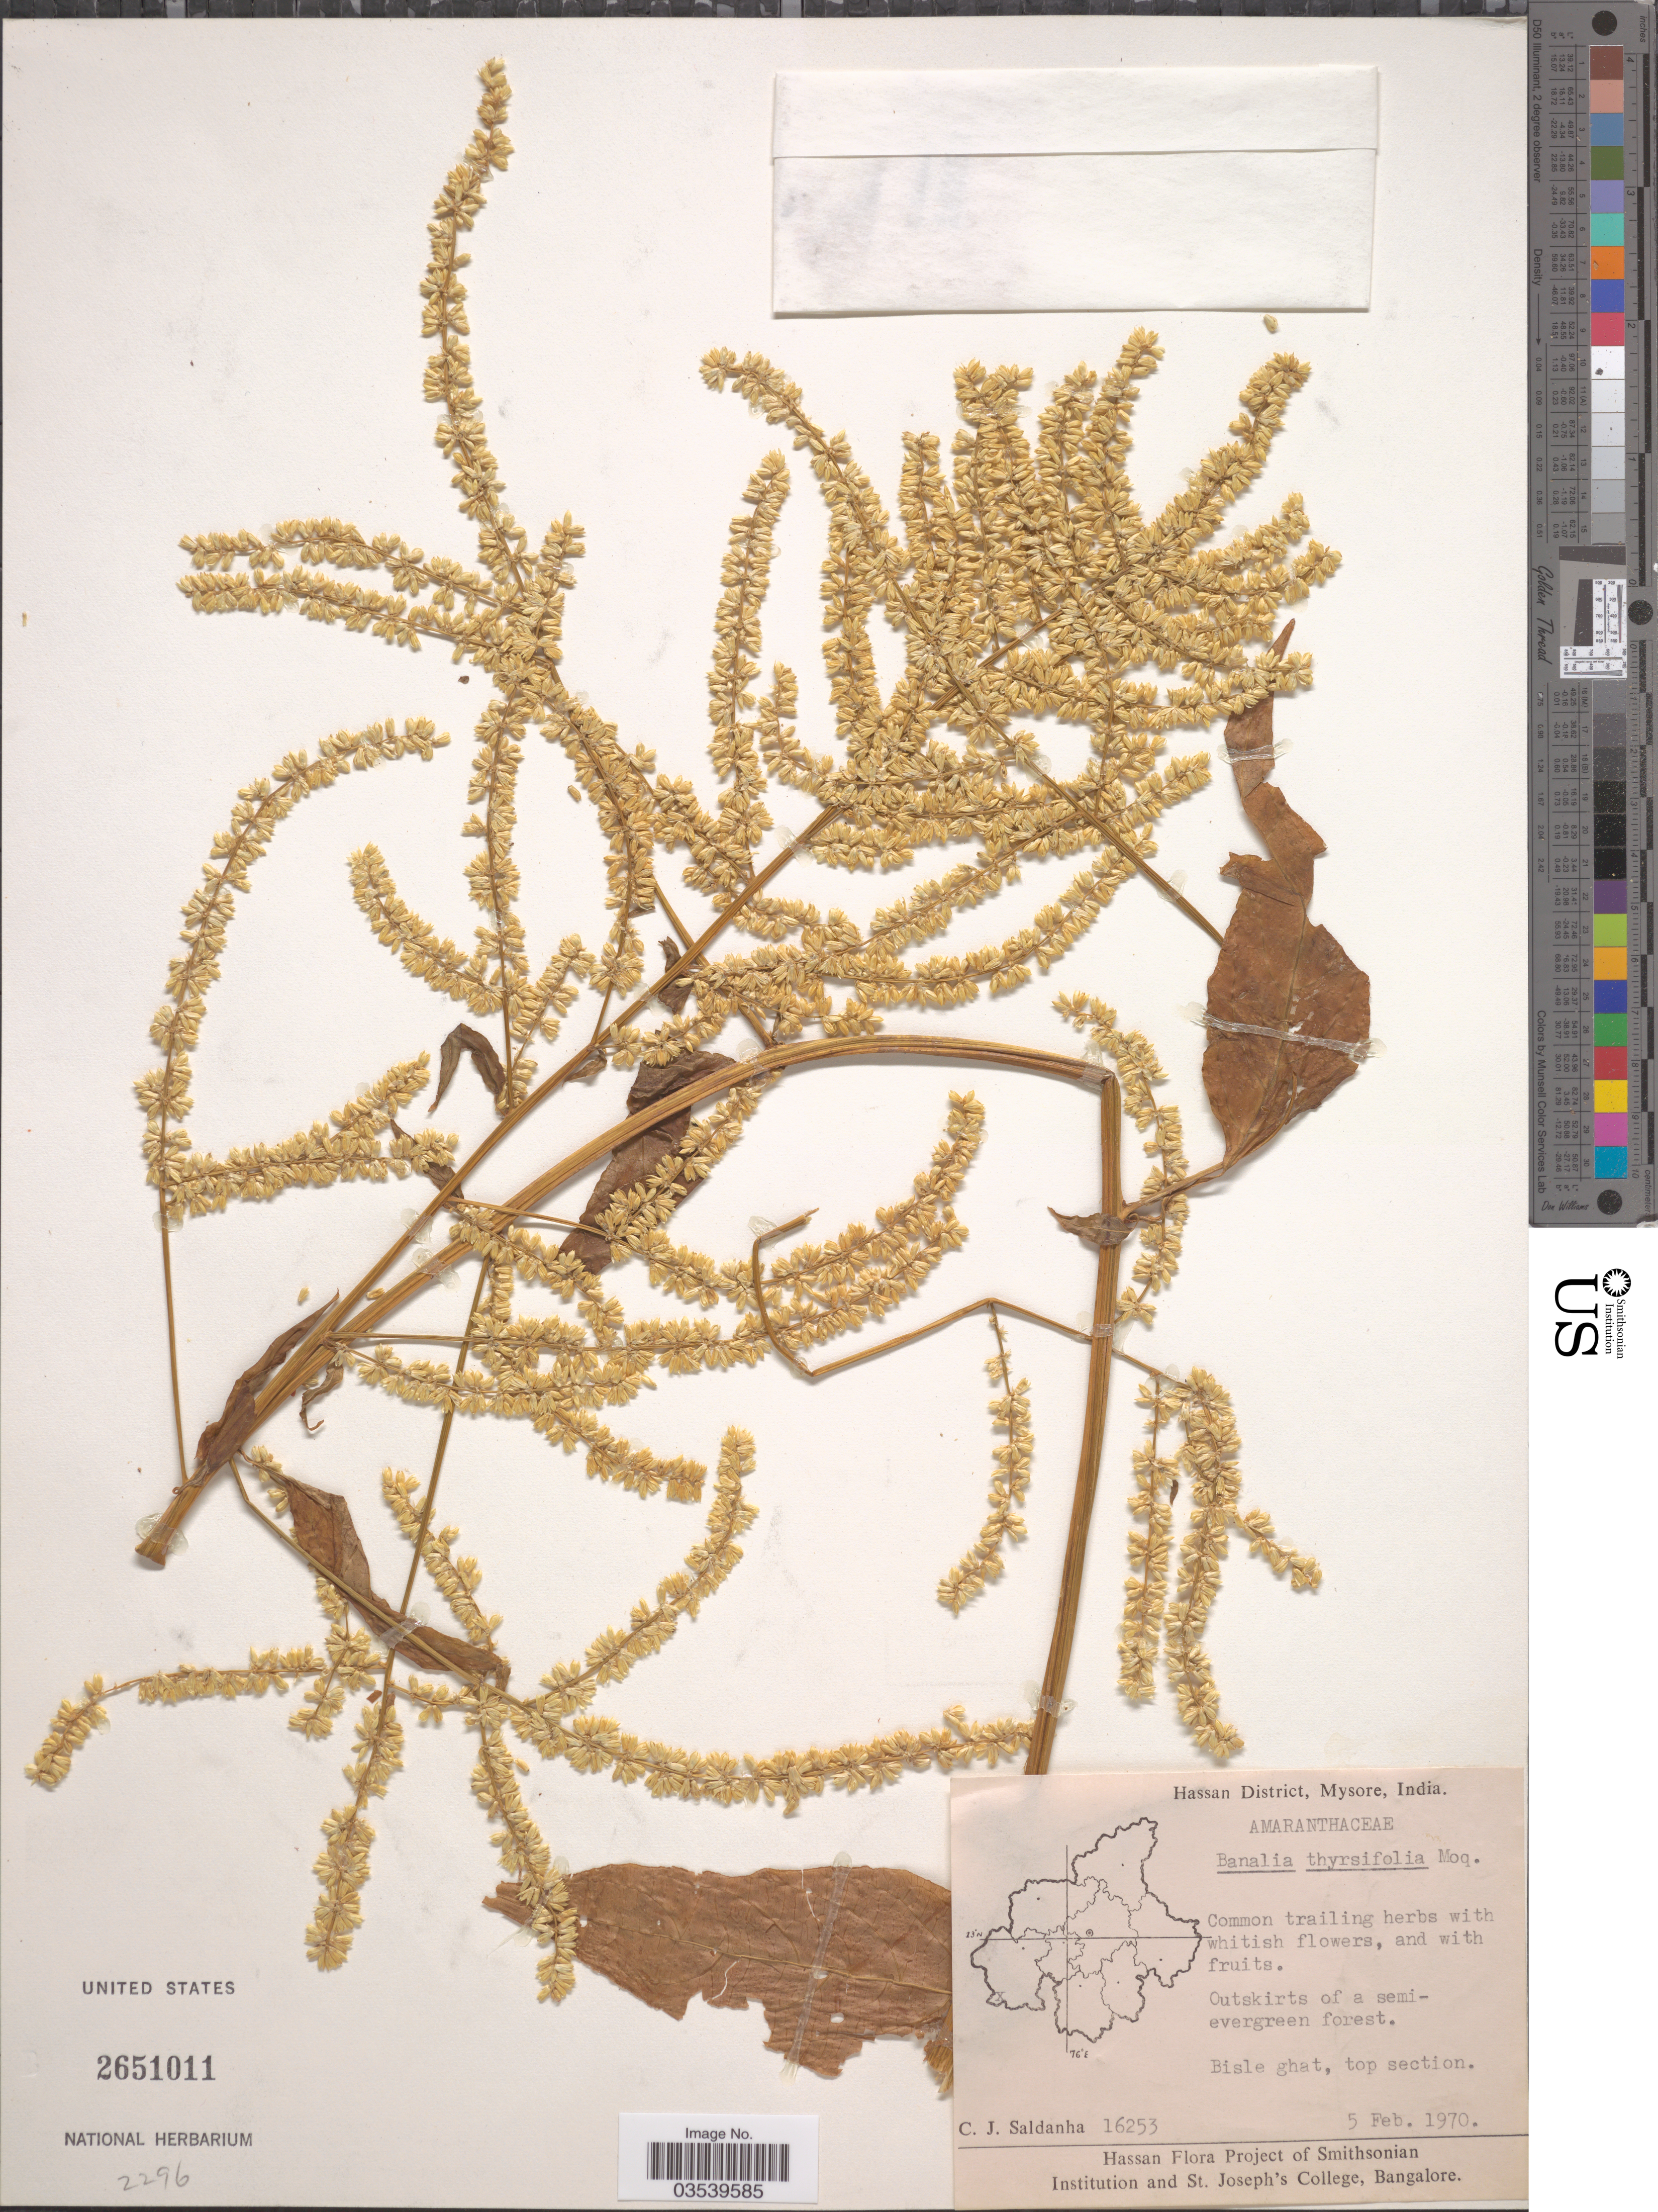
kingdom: Plantae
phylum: Tracheophyta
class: Magnoliopsida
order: Caryophyllales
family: Amaranthaceae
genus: Indobanalia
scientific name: Indobanalia thyrsiflora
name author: (Moq.) A. N. Henry & B. Roy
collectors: C. J. Saldanha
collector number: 16253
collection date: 1970-02-05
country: India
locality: Hassan District, Mysore. Bisle ghat, top section.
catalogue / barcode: US 2651011